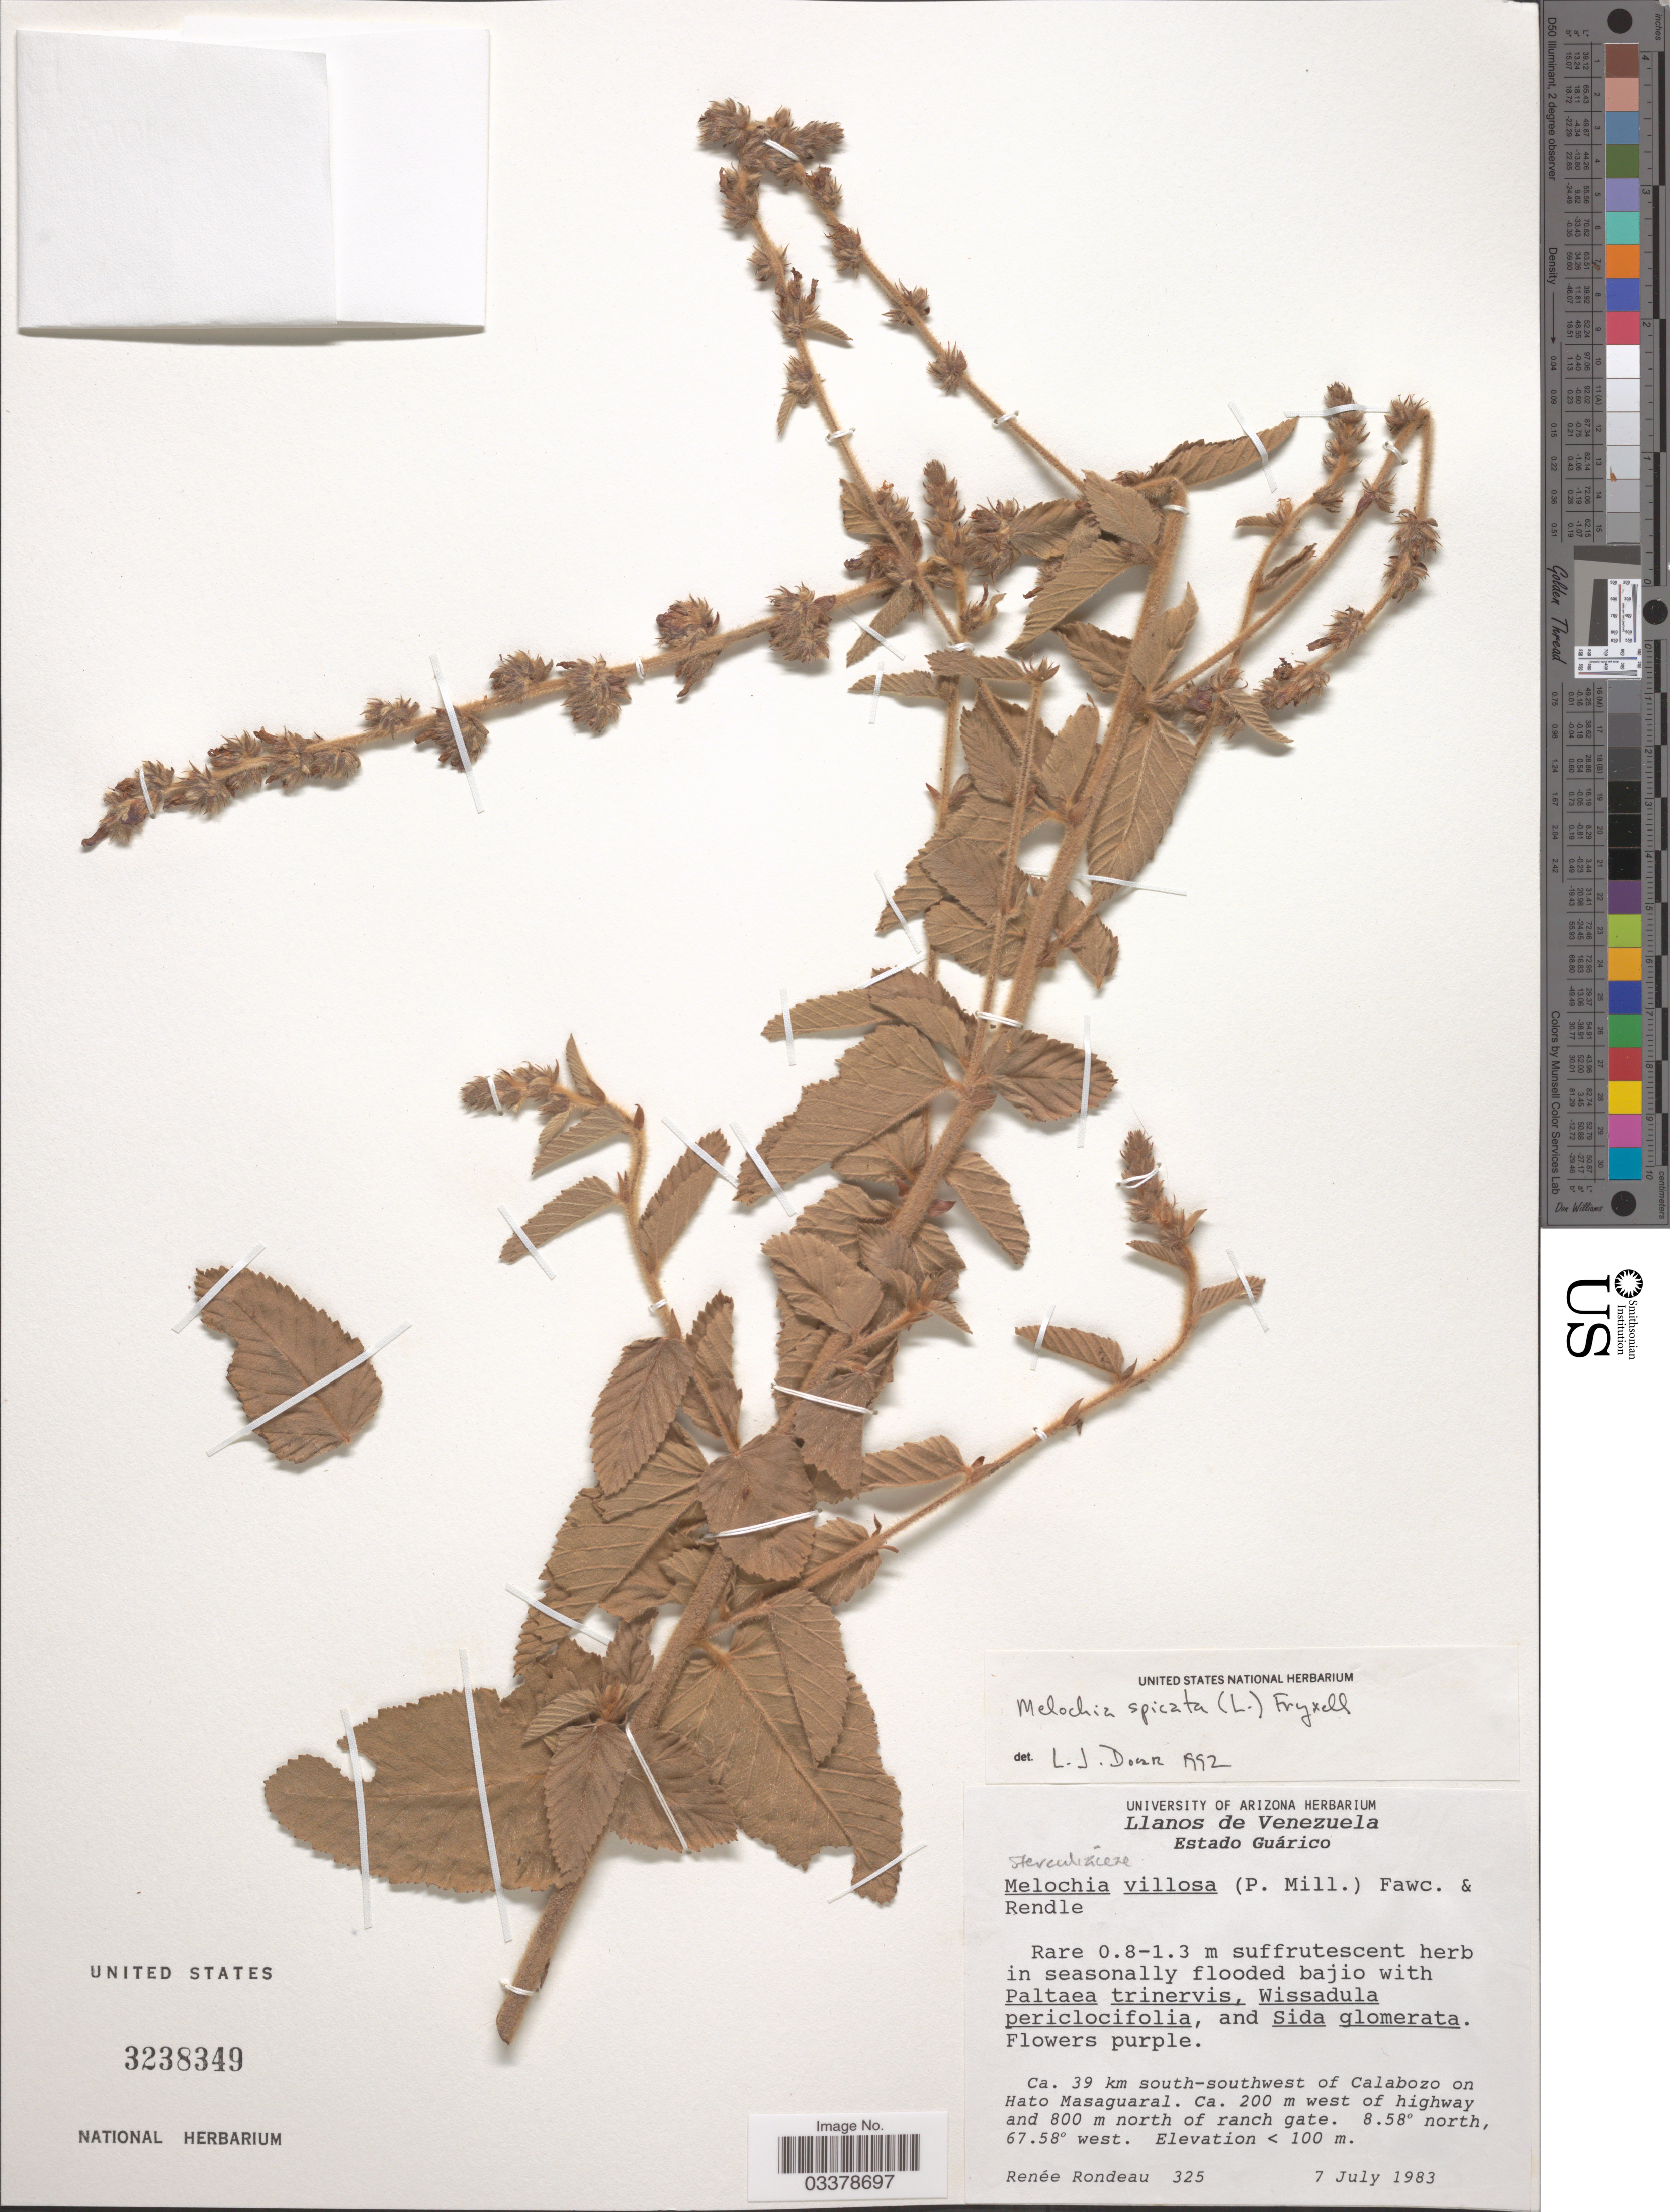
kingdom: Plantae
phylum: Tracheophyta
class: Magnoliopsida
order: Malvales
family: Malvaceae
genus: Melochia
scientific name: Melochia spicata var. spicata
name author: (L.) Fryxell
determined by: Dorr, L. J., (BOT), Smithsonian Institution - National Museum of Natural History (UNITED STATES)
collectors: R. Rondeau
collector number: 325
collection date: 1983-07-07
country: Venezuela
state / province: Guárico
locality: Ca. 39 km south-southwest of Calabozo on Hato Masaguaral. Ca. 200 m west of highway and 800 m north of ranch gate.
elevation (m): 100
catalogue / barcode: US 3238349